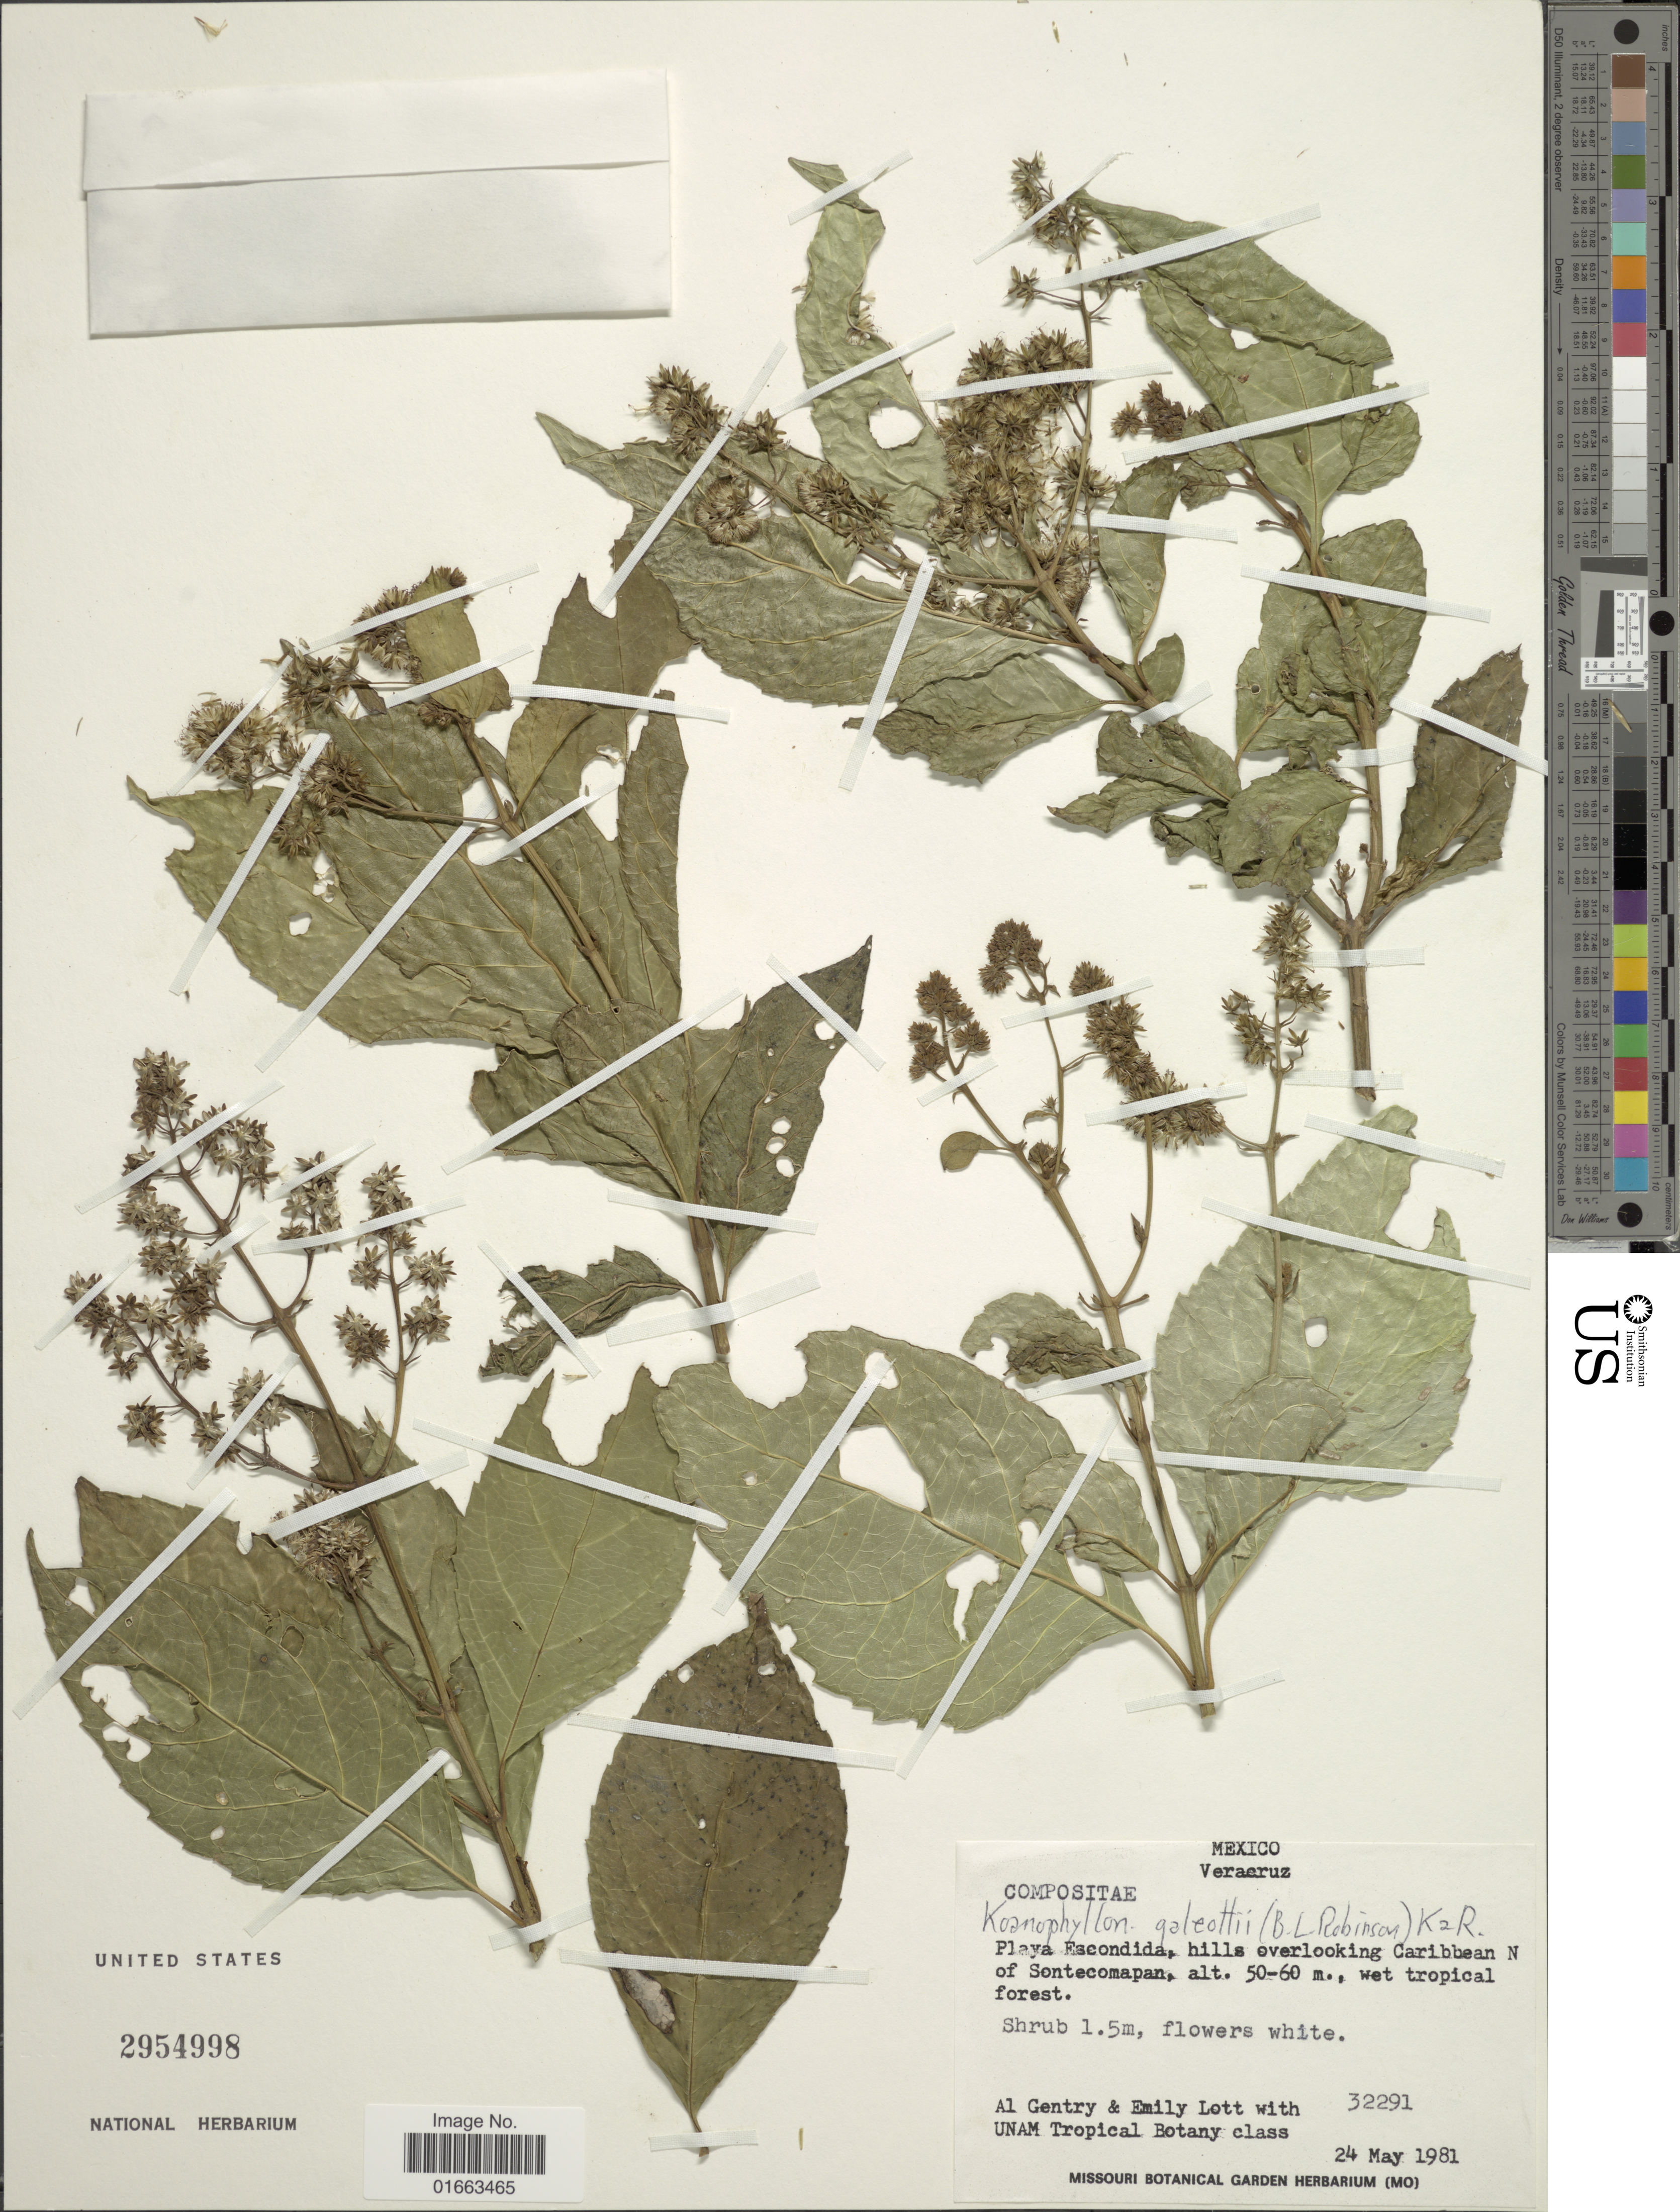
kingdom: Plantae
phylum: Tracheophyta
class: Magnoliopsida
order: Asterales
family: Asteraceae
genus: Koanophyllon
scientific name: Koanophyllon galeottii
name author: (B.L. Rob.) R.M. King & H. Rob.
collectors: A. H. Gentry, E. J. Lott & UNAM Tropical Ecology Class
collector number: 32291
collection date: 1981-08-24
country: Mexico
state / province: Veracruz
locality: Veracruz, Playa Escondida, hills overlooking Caribbean N of Sontecomapan, wet tropical forest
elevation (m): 50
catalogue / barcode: US 2954998